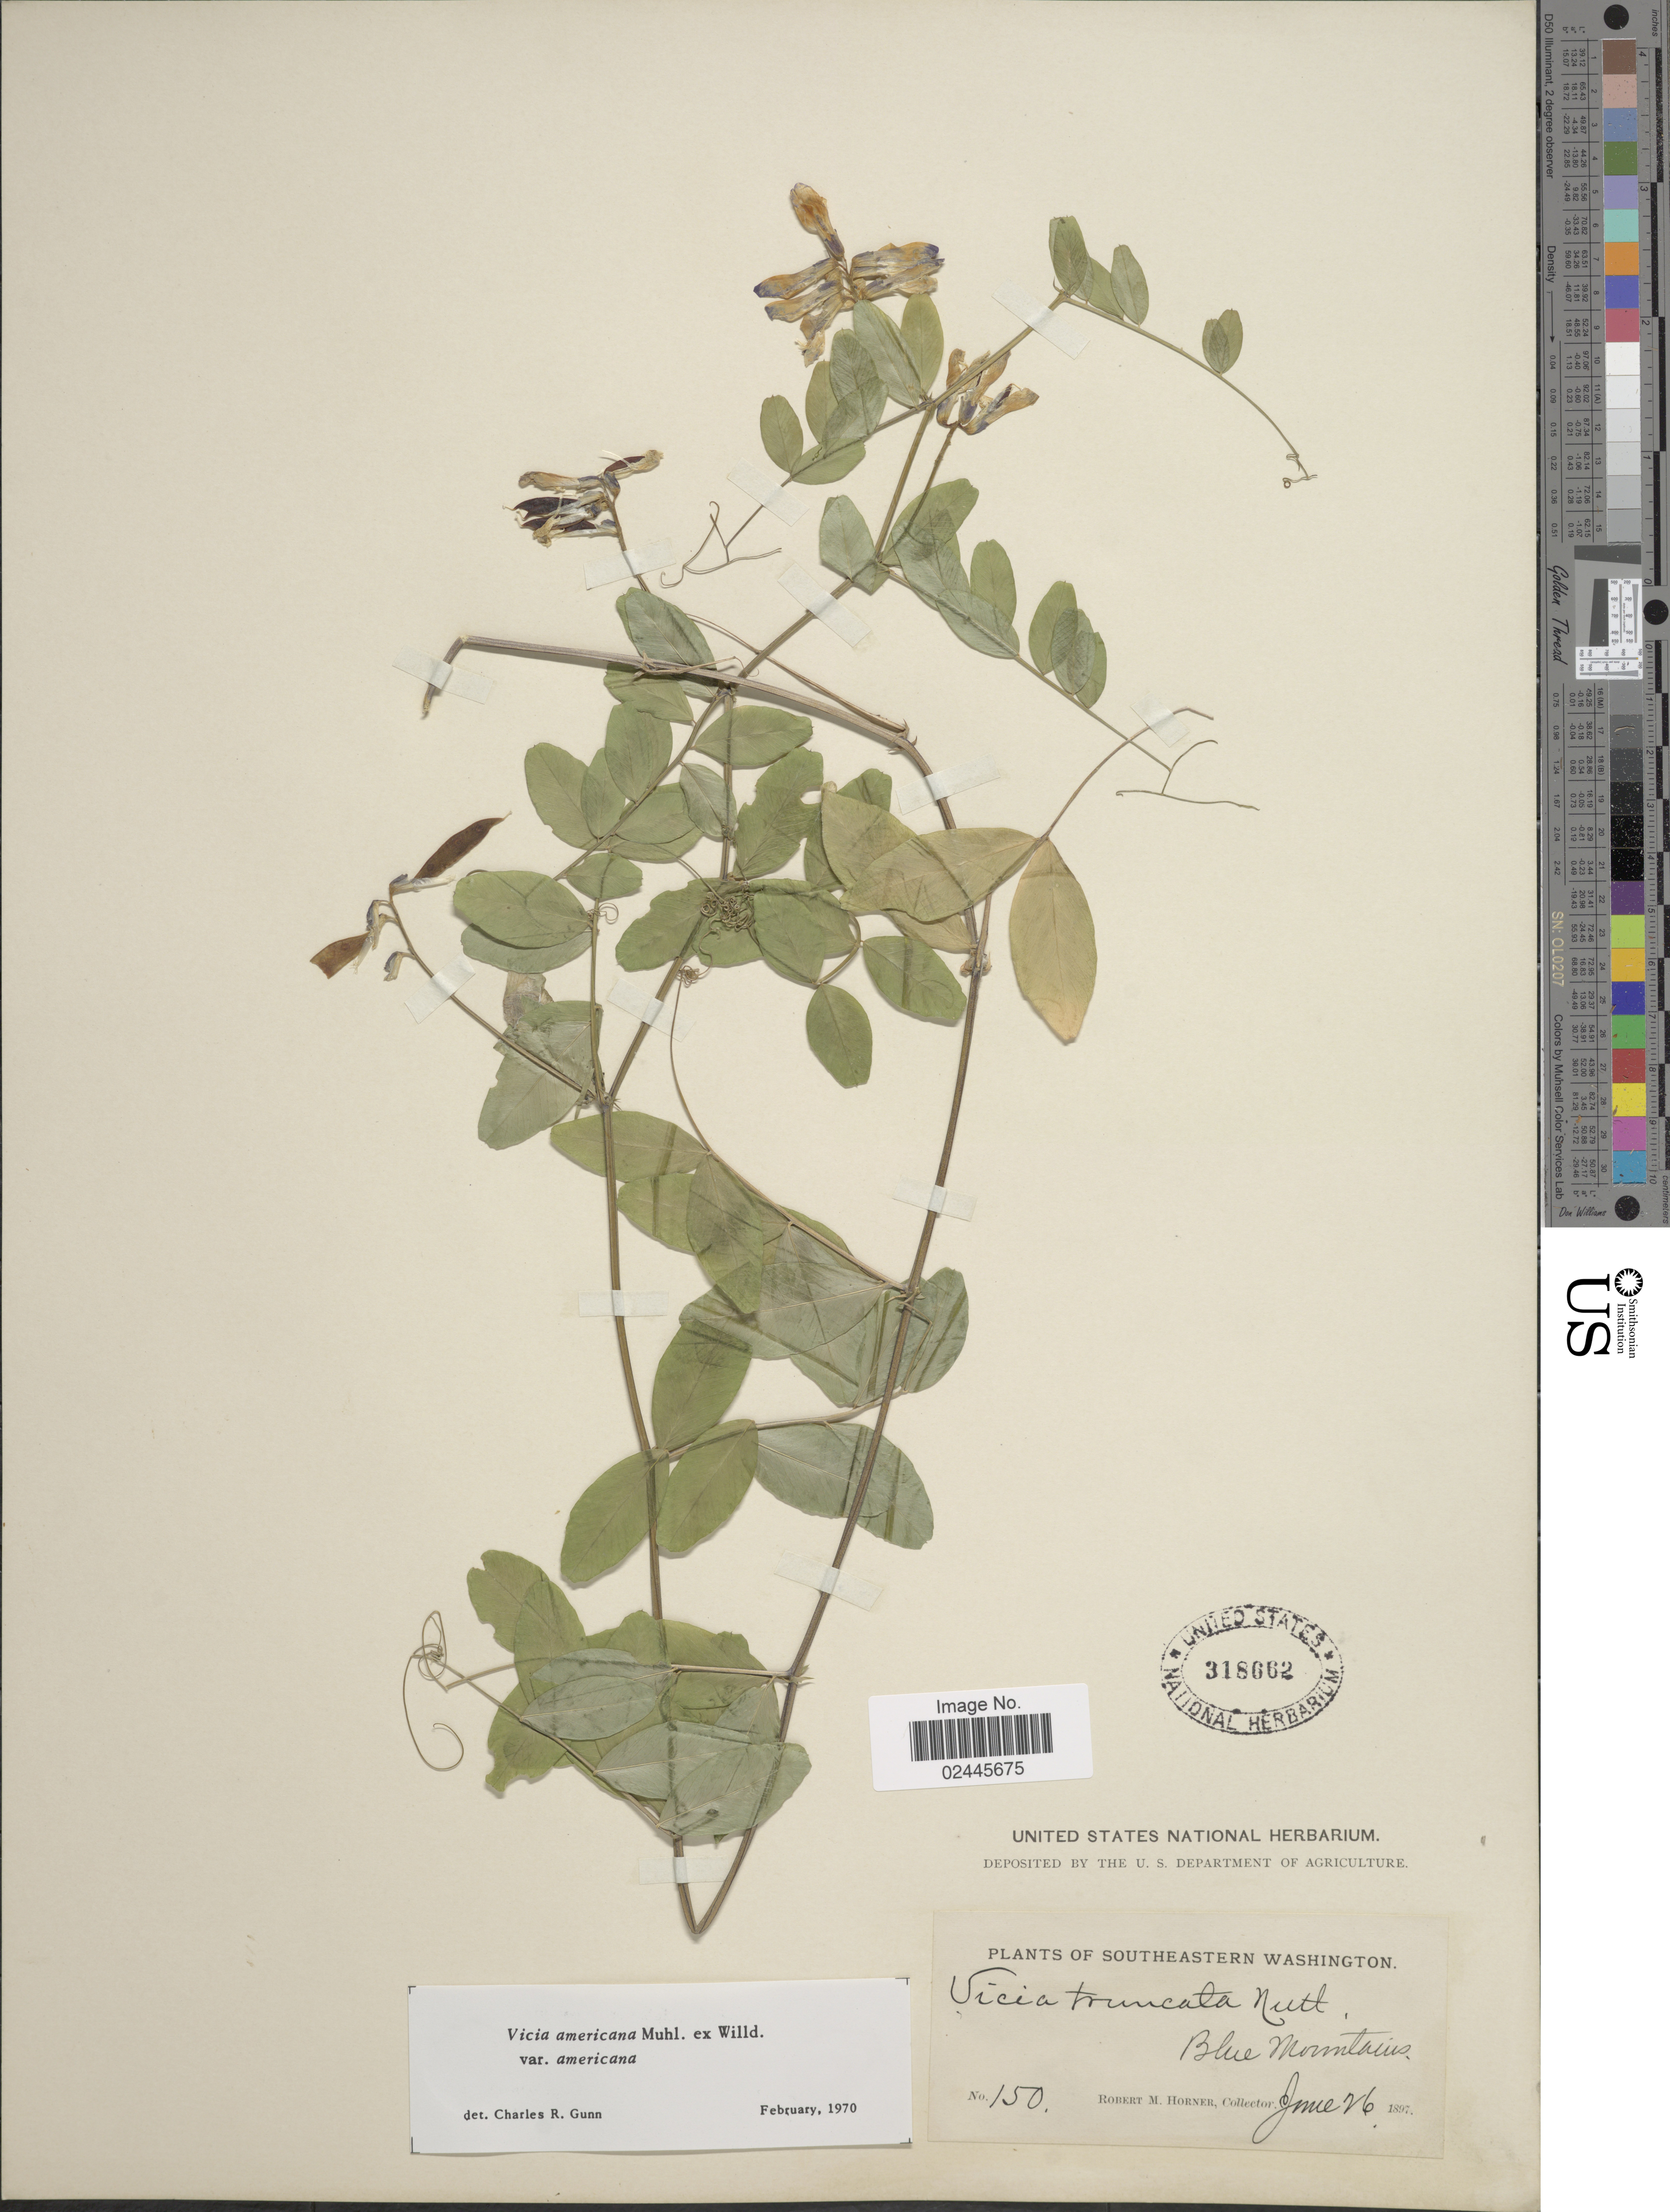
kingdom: Plantae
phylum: Tracheophyta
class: Magnoliopsida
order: Fabales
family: Fabaceae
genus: Vicia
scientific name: Vicia americana var. americana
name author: Muhl. ex Willd.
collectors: R. Horner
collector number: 150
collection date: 1897-06-26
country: United States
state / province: Washington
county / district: Clallam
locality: Southeastern Washington, Blue Mountains.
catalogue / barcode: US 318662